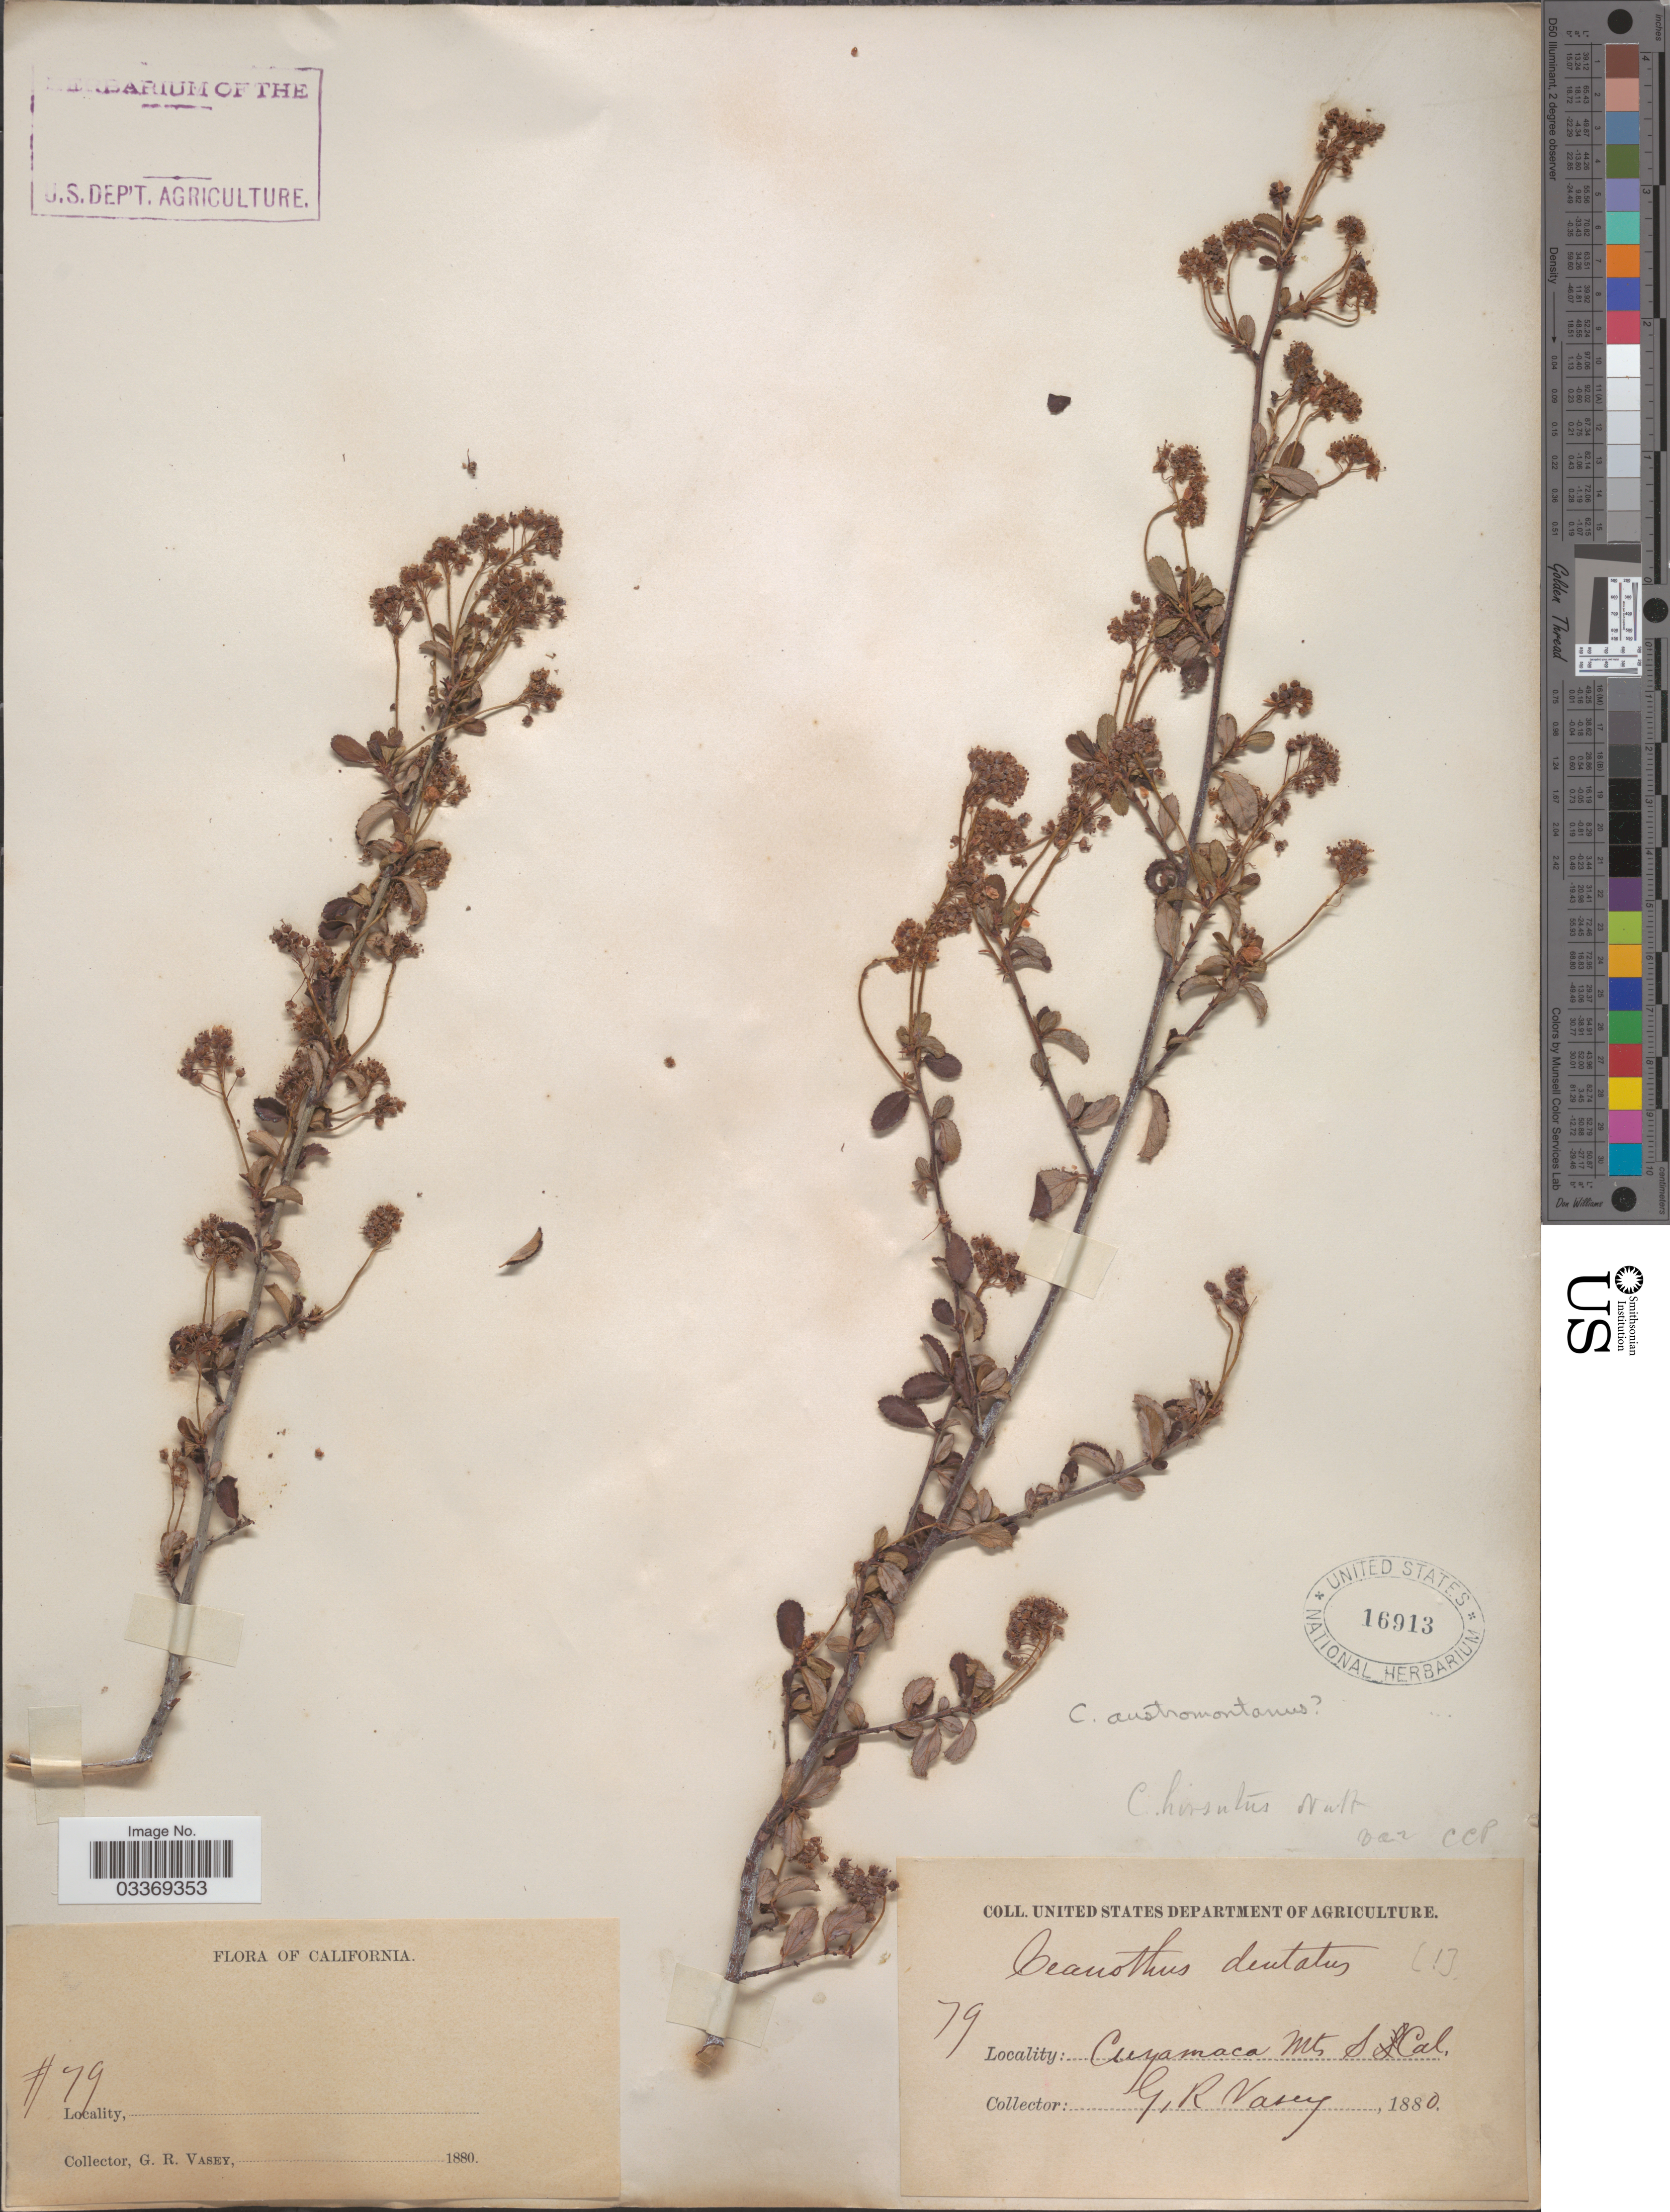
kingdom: Plantae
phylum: Tracheophyta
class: Magnoliopsida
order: Rosales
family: Rhamnaceae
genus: Ceanothus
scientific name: Ceanothus foliosus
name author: Parry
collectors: G. R. Vasey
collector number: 79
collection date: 1880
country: United States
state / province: California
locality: Cuyamaca Mts S Cal.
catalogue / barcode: US 16913